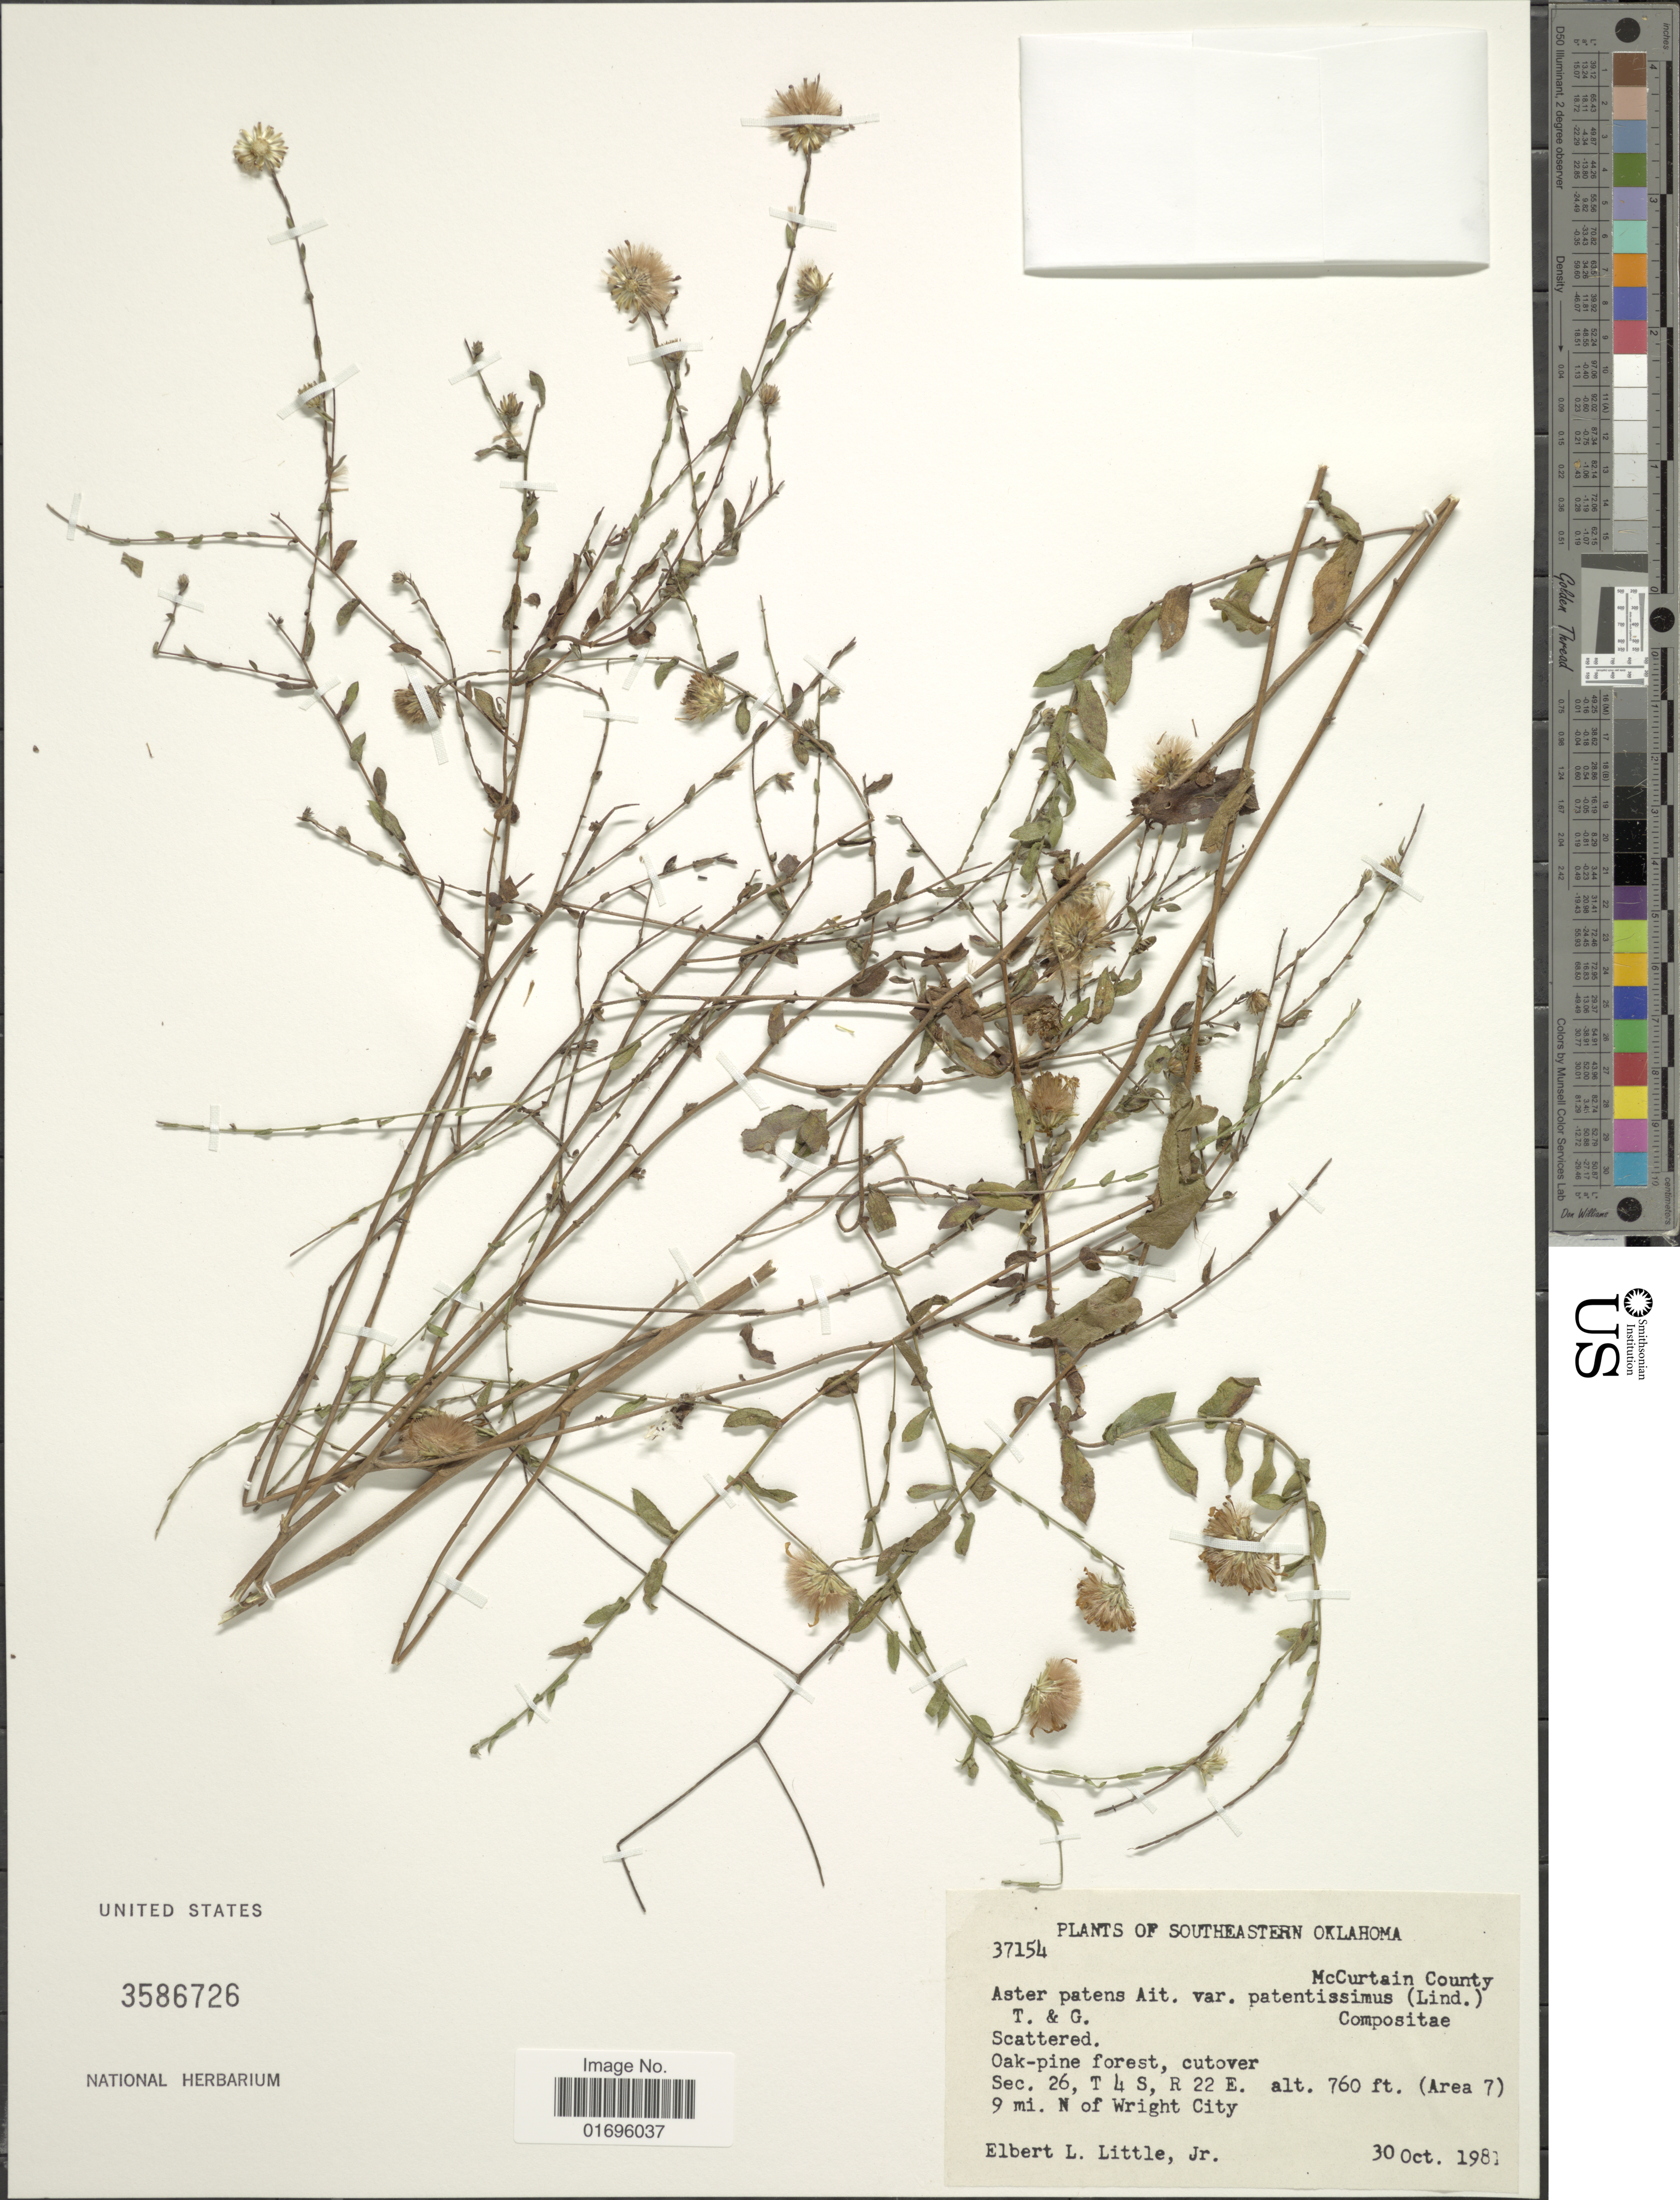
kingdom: Plantae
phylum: Tracheophyta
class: Magnoliopsida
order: Asterales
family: Asteraceae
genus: Aster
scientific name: Aster patens Aiton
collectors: E. L. Little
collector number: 37154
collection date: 1981-10-30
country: United States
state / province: Oklahoma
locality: Southeastern Oklahoma. McCurtain County. Sec. 26, T 4 S, R 22 E. (Area 7). 9 mi. N of Wright City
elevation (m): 232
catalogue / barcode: US 3586726